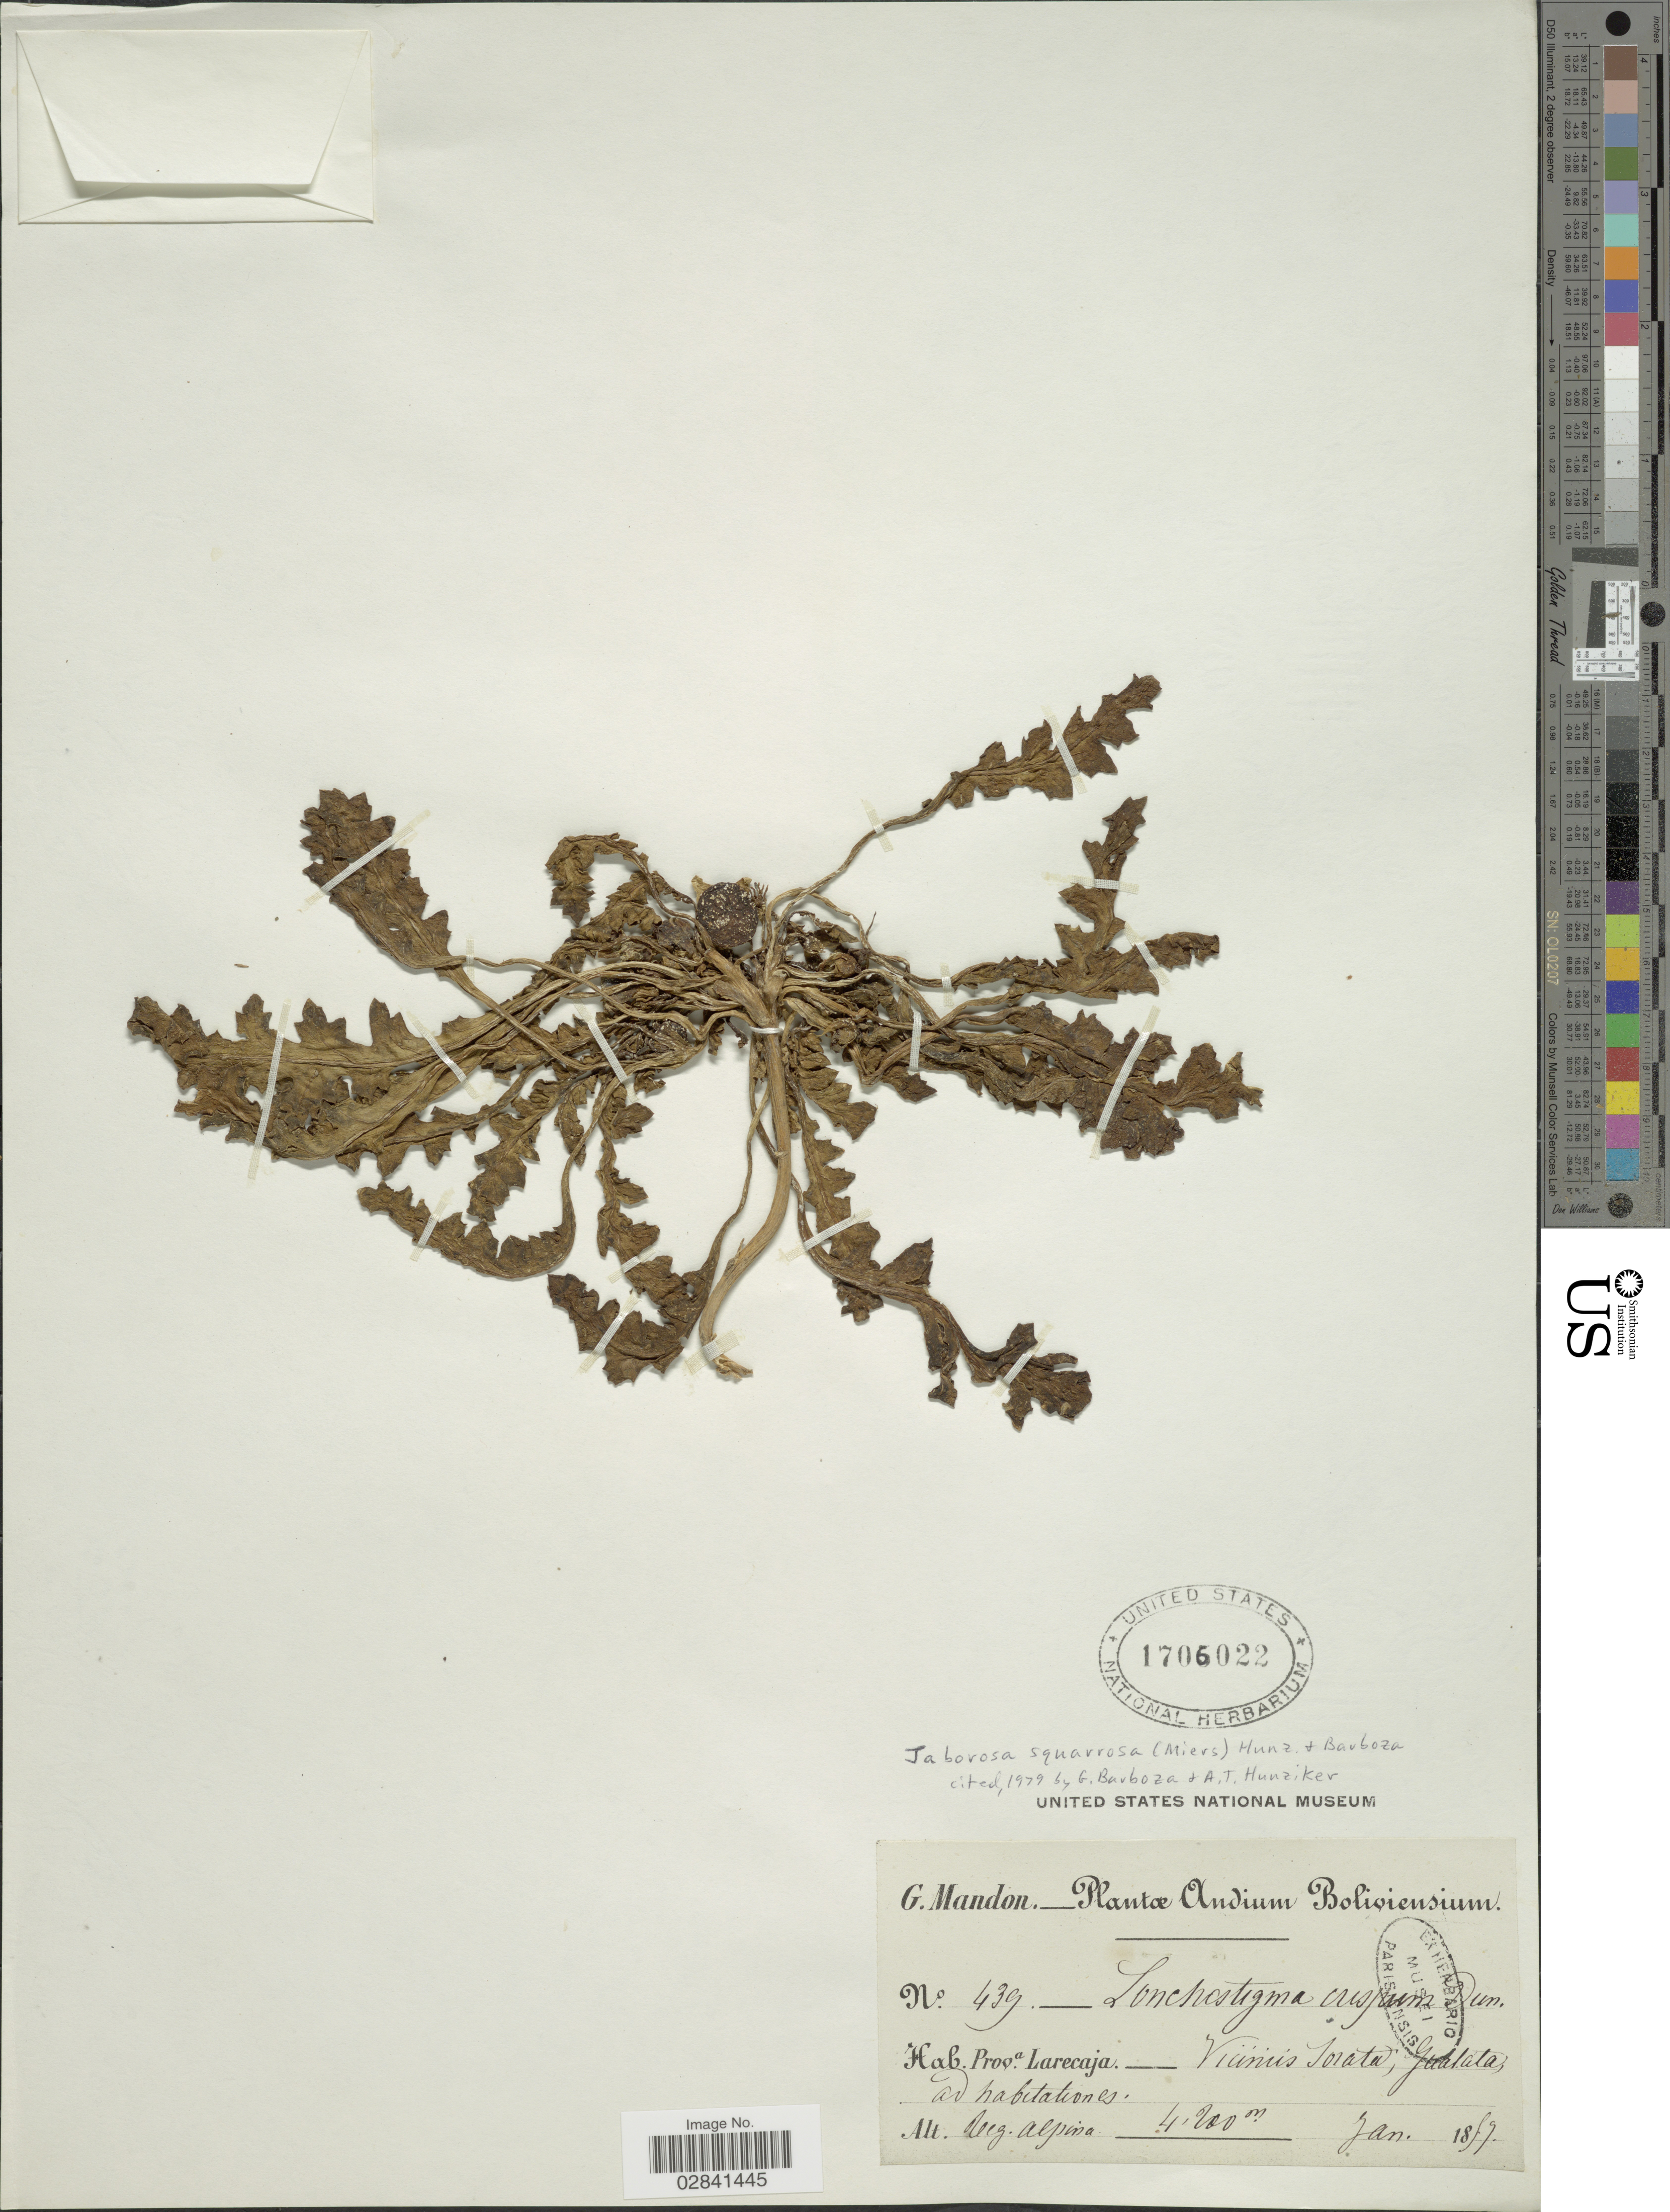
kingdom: Plantae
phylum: Tracheophyta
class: Magnoliopsida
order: Solanales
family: Solanaceae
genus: Jaborosa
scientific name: Jaborosa squarrosa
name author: (Miers) Hunz. & Barboza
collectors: G. Mandon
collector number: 439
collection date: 1859-01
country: Bolivia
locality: Andium Boliviensium. Prova. Larecaja. Viciniis Sorata, Gualata, ad habitationes.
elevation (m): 4200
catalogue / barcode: US 1706022